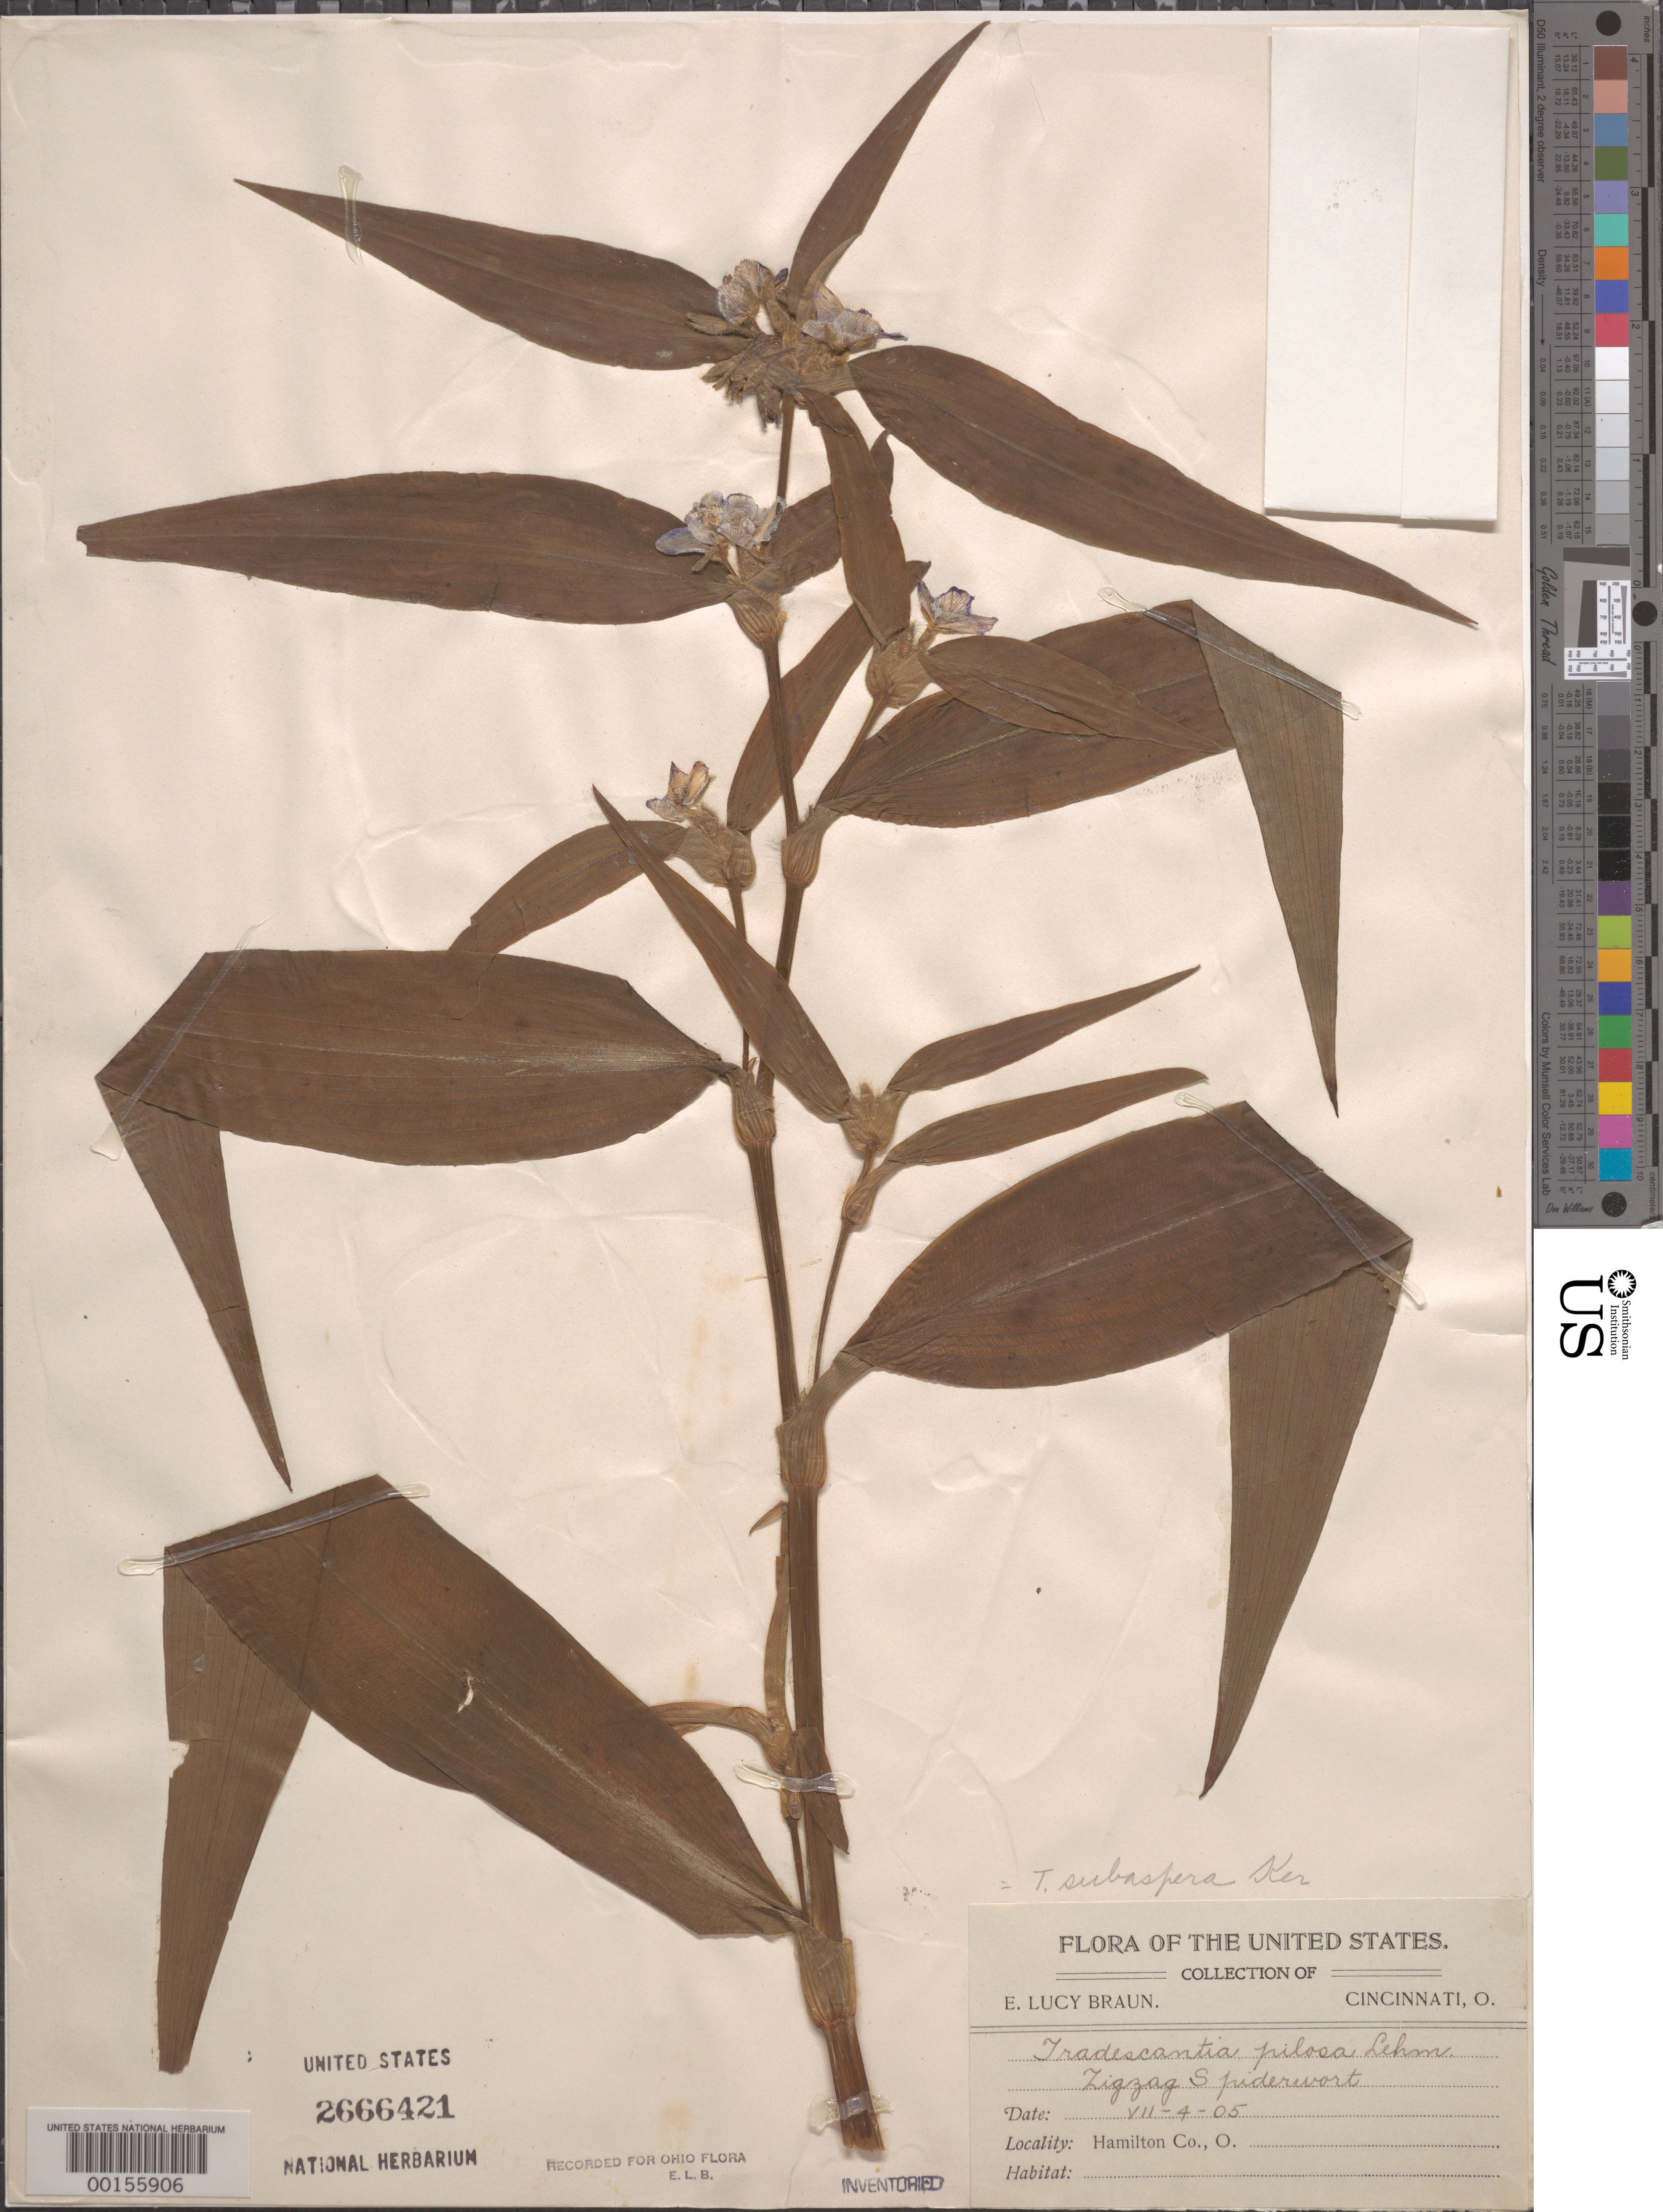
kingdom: Plantae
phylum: Tracheophyta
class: Liliopsida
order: Commelinales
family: Commelinaceae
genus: Tradescantia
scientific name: Tradescantia subaspera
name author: Ker Gawl.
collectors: E. L. Braun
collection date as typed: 04 Jul 1905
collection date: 1905-07-04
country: United States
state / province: Ohio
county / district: Hamilton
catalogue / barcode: US 2666421